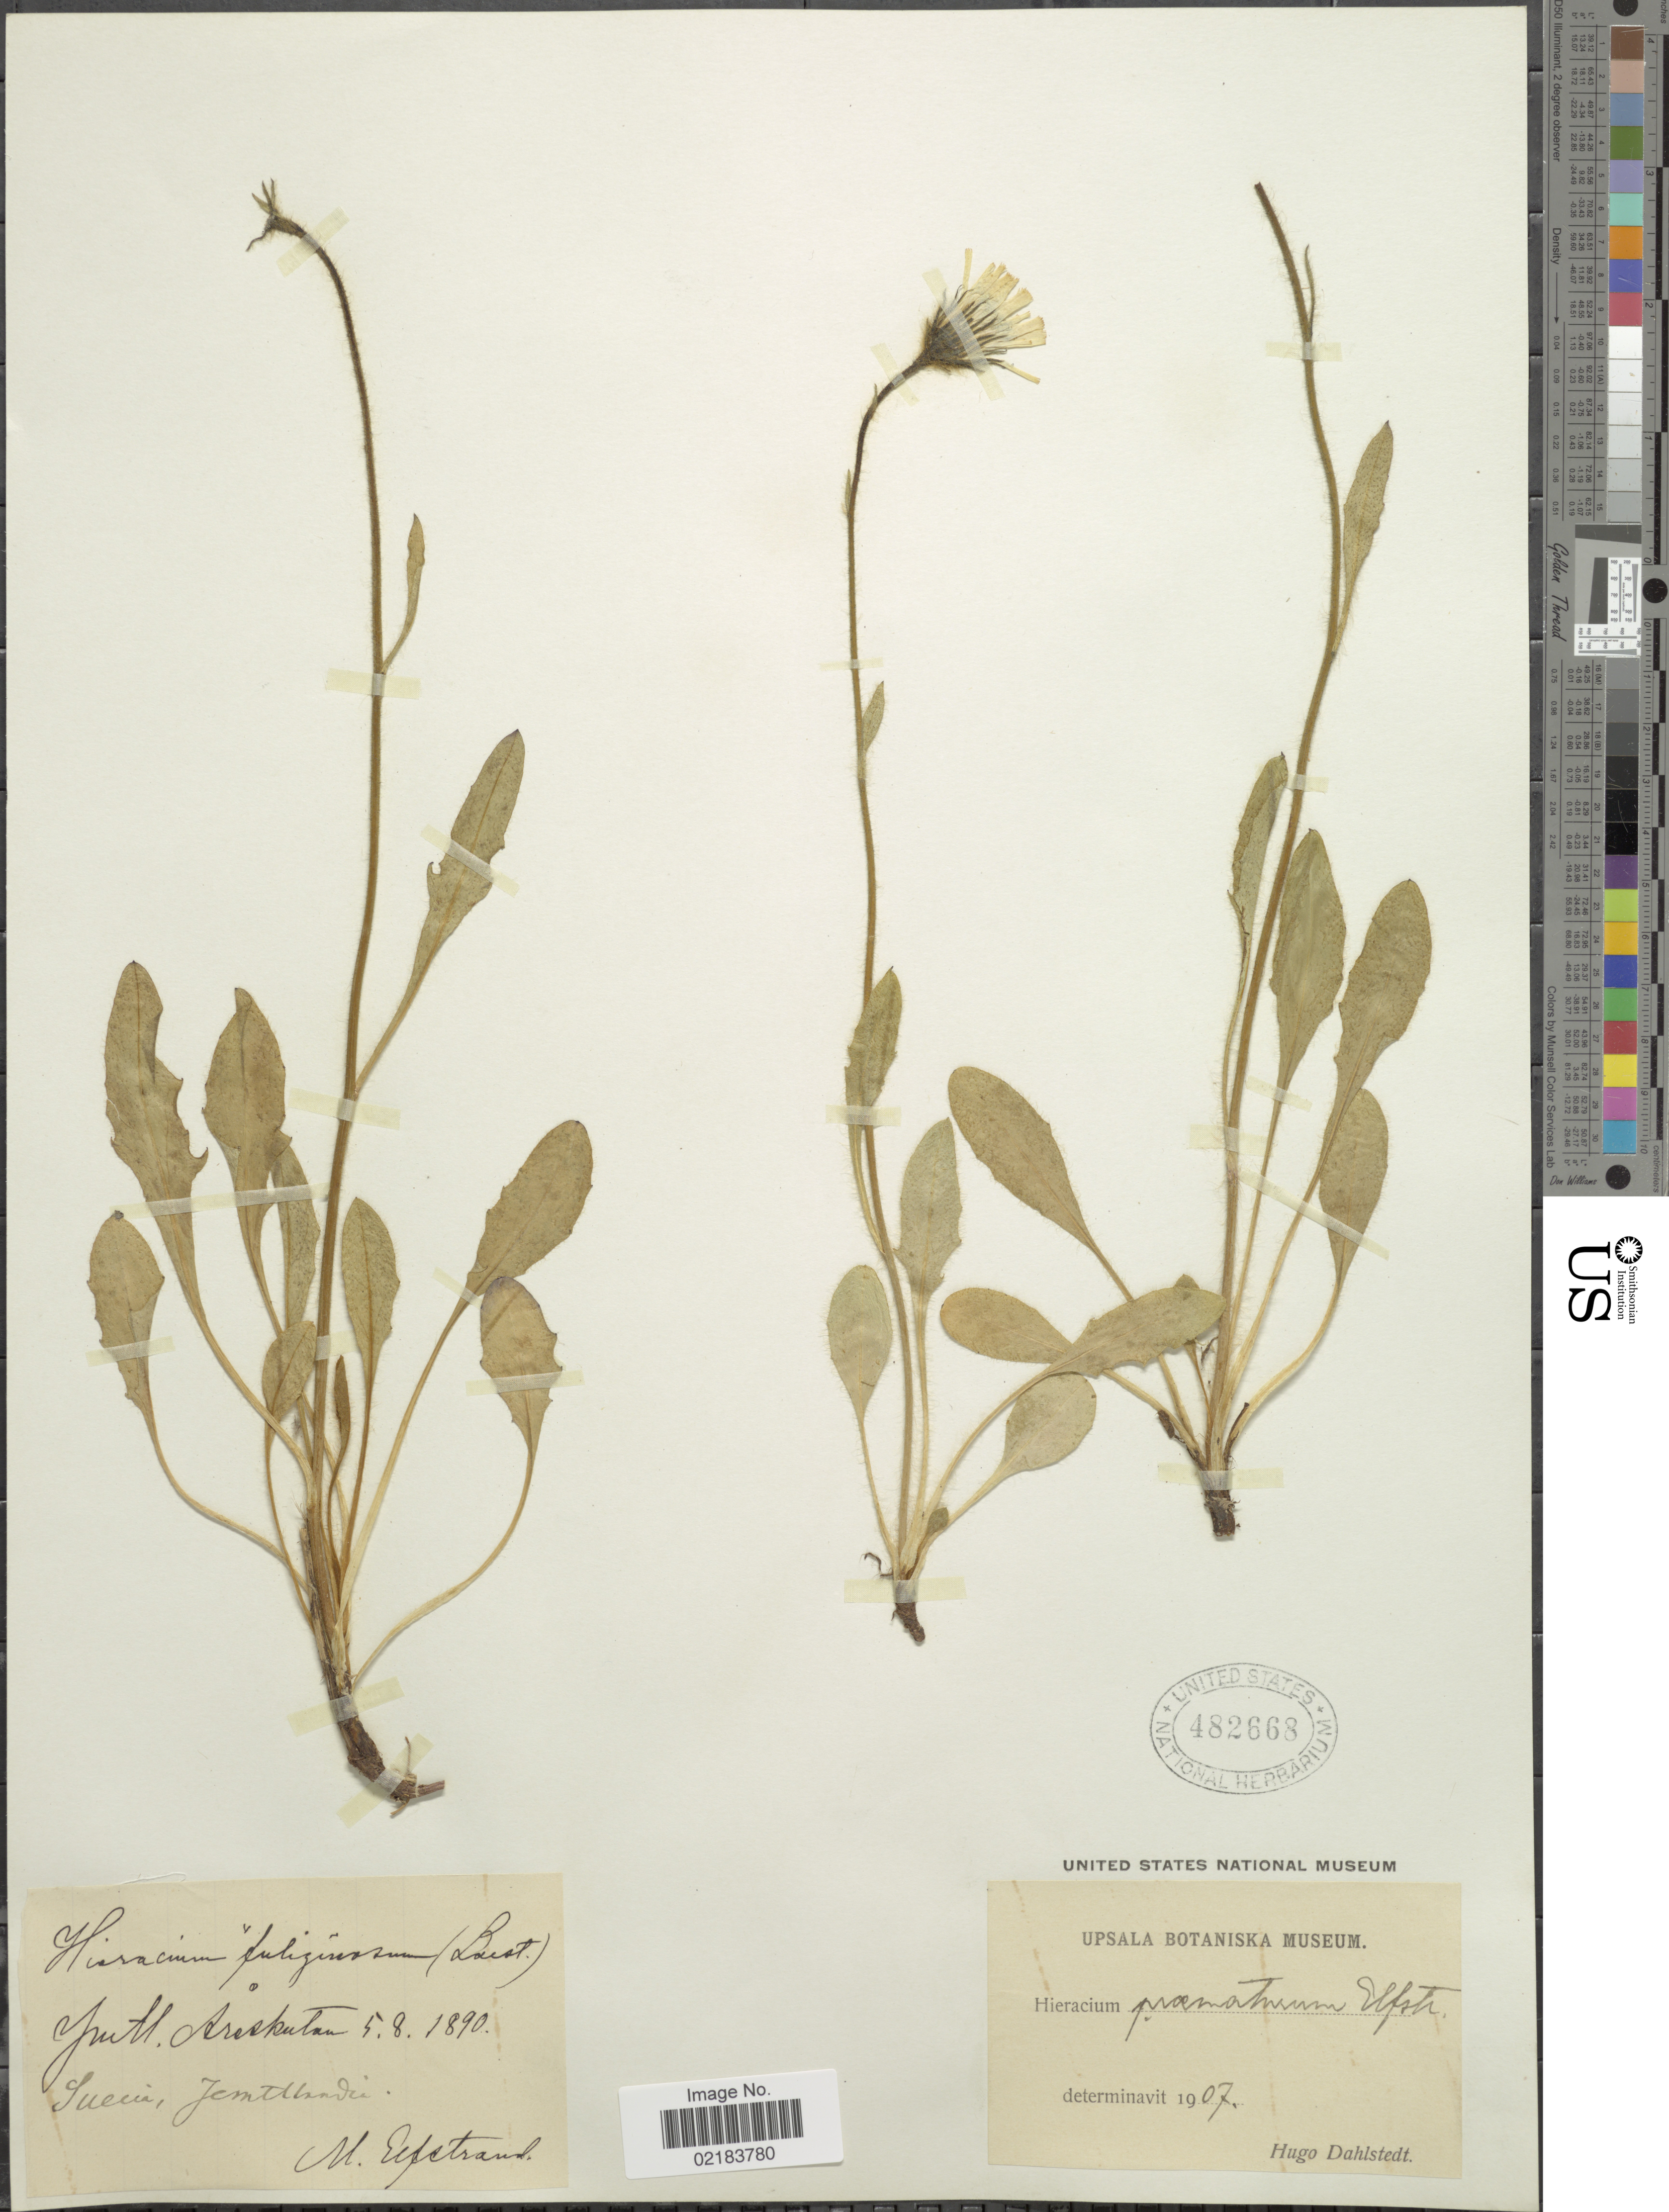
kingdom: Plantae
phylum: Tracheophyta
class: Magnoliopsida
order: Asterales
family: Asteraceae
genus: Hieracium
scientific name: Hieracium praematurum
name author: Elfstr.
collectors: M. Elfstrand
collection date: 1890-08-05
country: Sweden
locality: Jmtl. Areskutan.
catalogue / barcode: US 482668